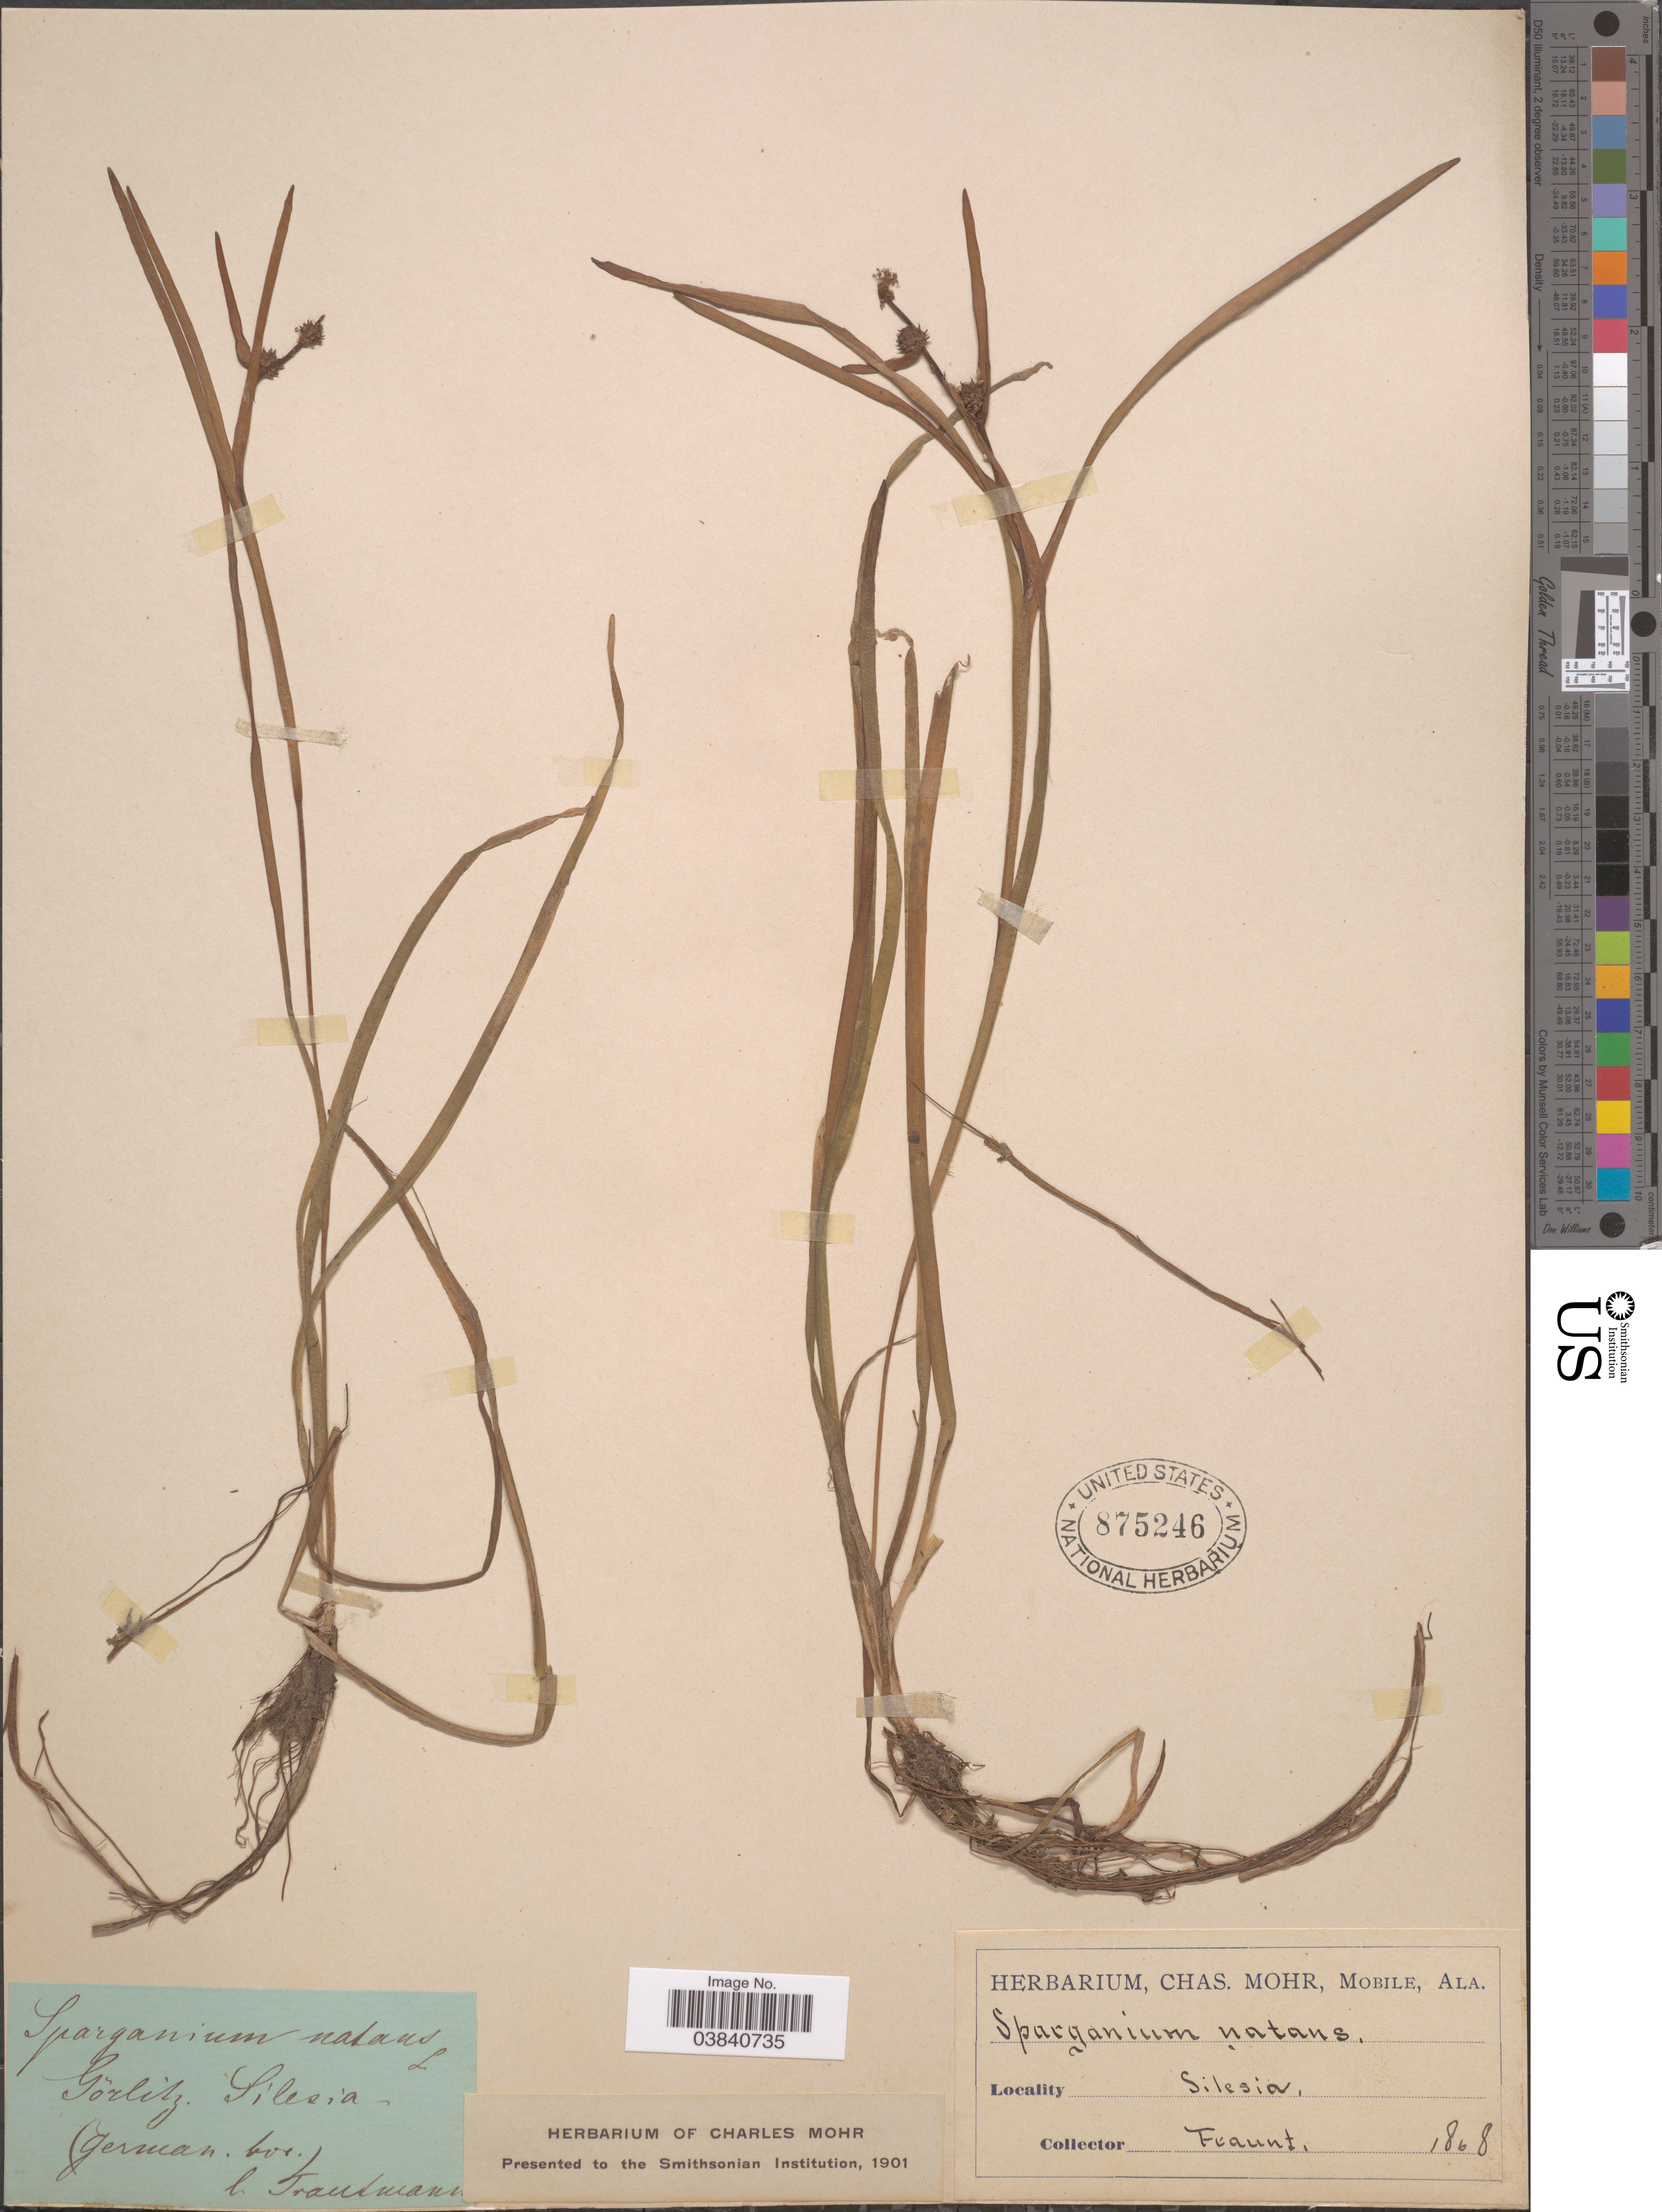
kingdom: Plantae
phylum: Tracheophyta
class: Liliopsida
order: Poales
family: Typhaceae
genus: Sparganium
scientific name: Sparganium natans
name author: L.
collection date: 1868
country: Germany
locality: (german. bor.). Silesia.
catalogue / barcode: US 875246